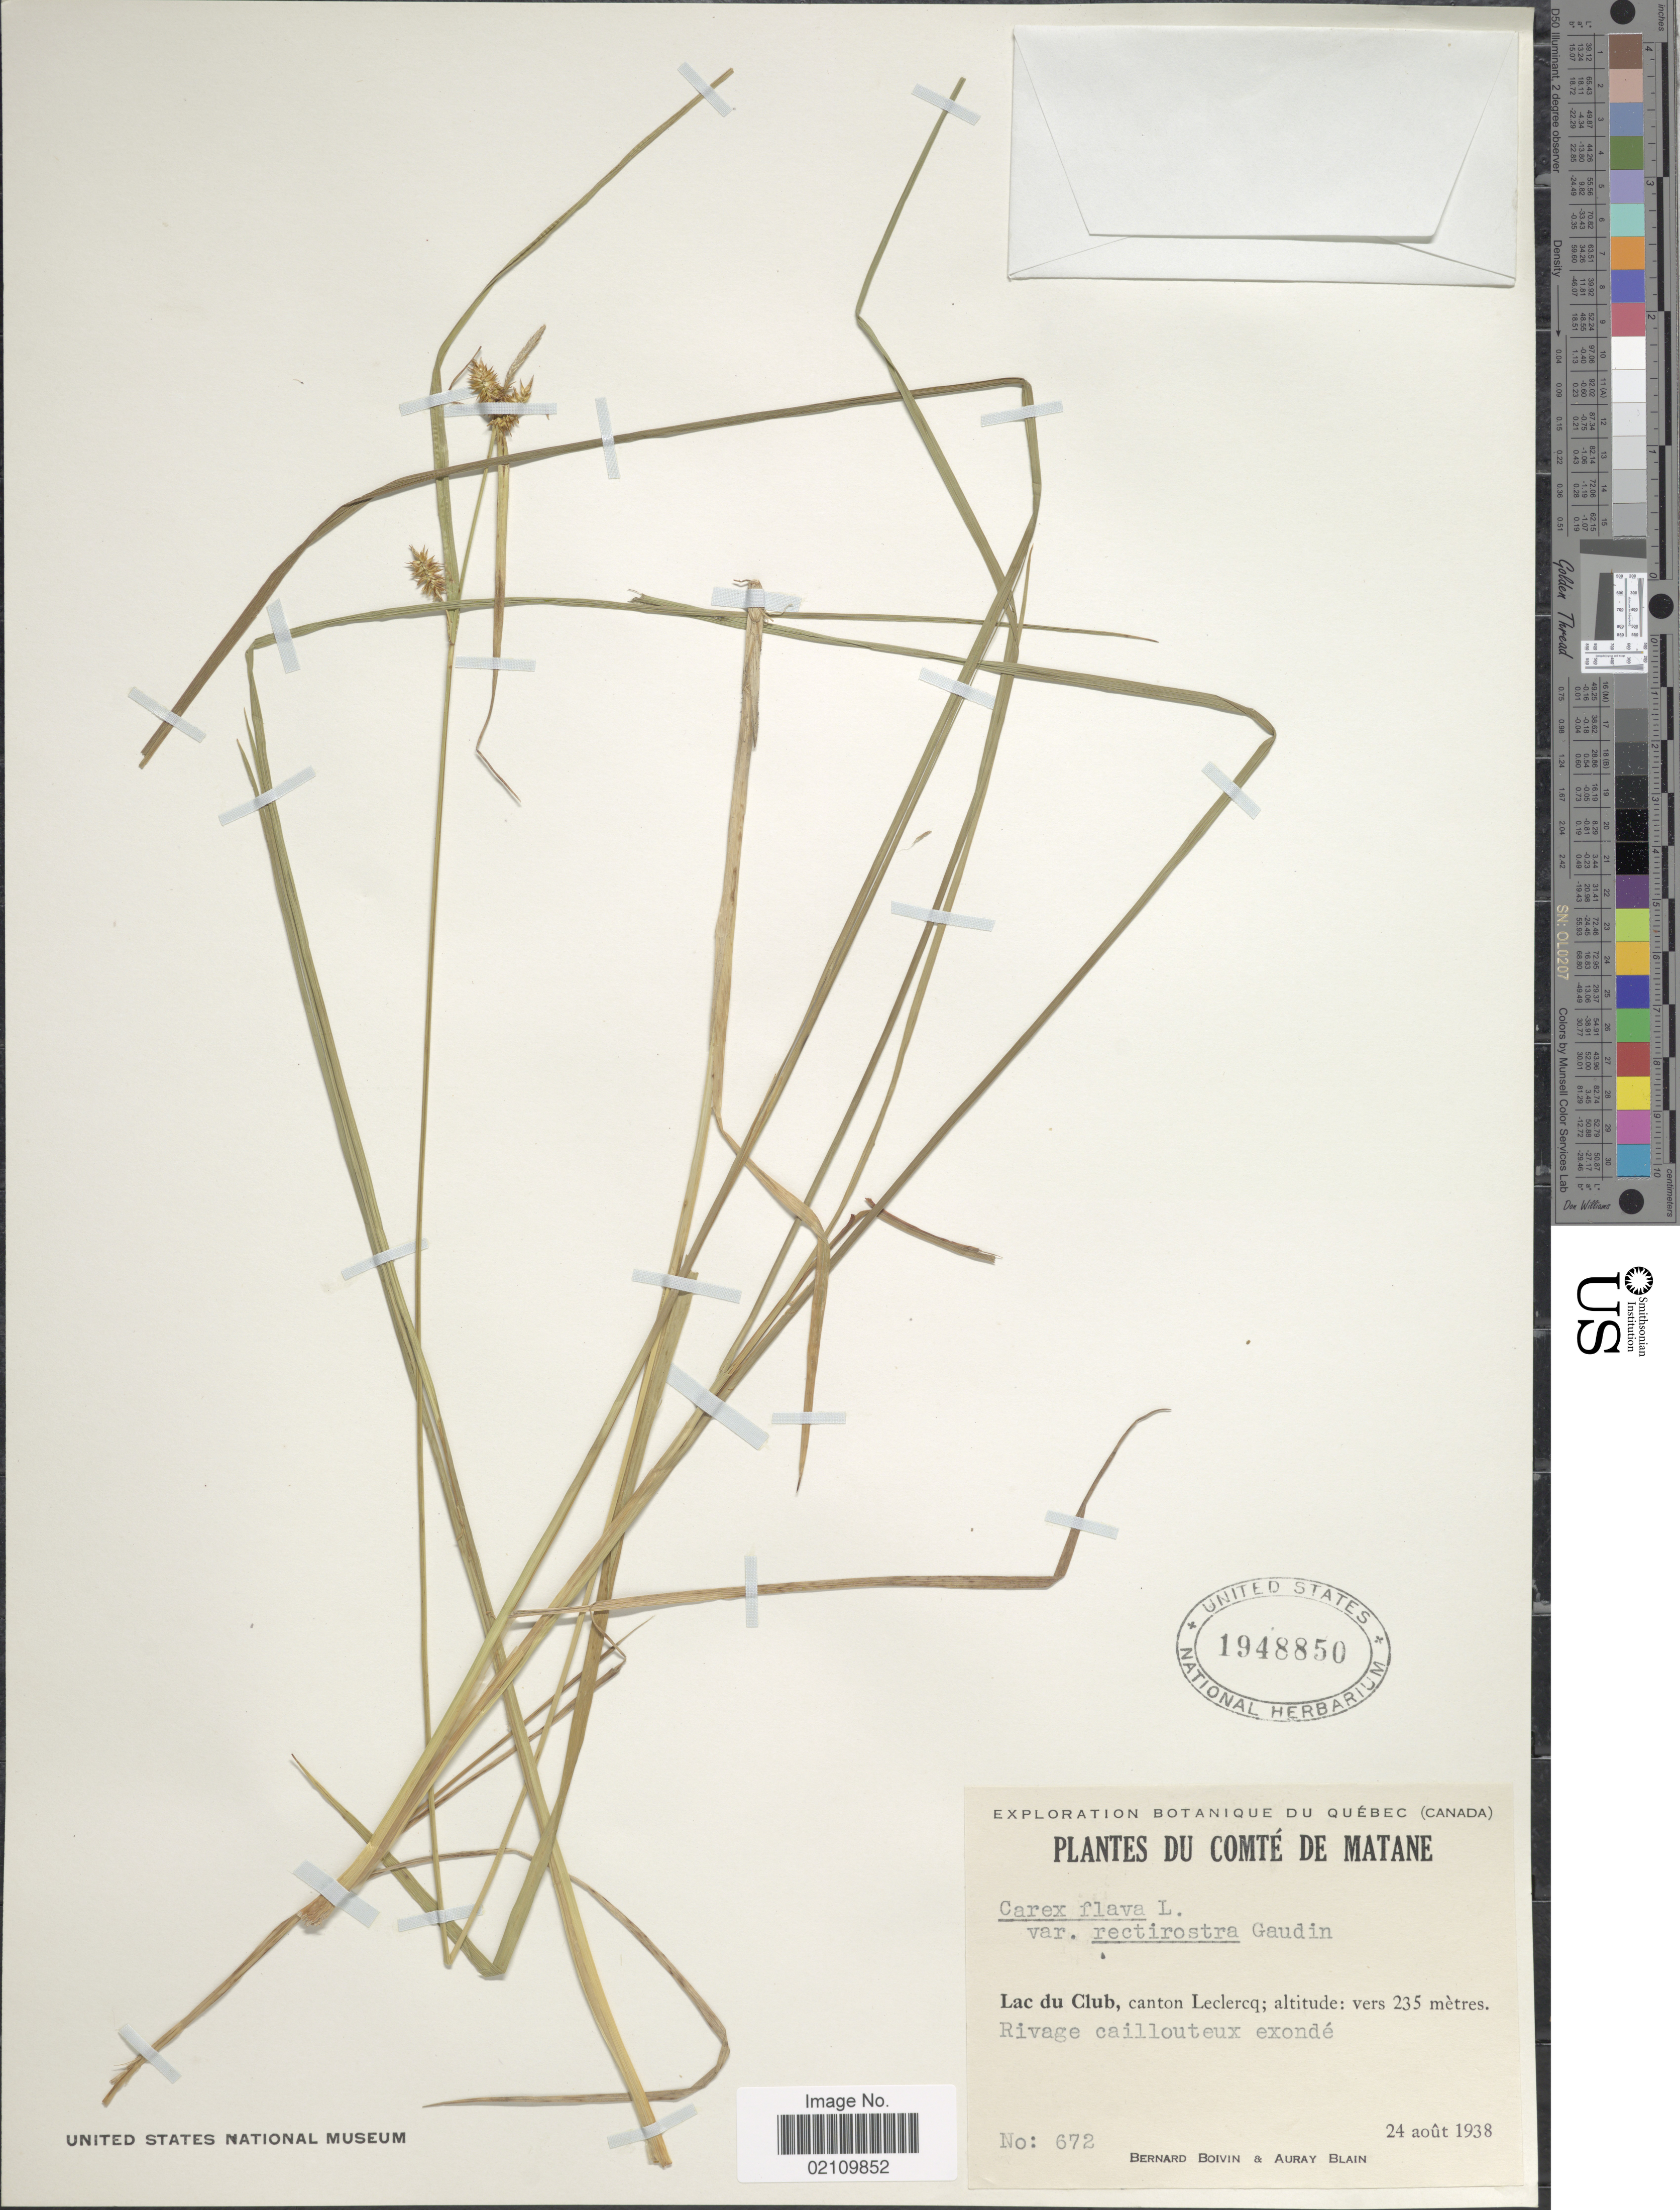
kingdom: Plantae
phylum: Tracheophyta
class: Liliopsida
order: Poales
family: Cyperaceae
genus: Carex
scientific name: Carex flava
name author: L.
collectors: J. R. B. Boivin & A. Blain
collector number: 672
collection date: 1938-08-24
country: Canada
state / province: Quebec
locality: Comte de Matane. Lanc du Club, canton Leclercq. Rivage caillouteux exonde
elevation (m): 235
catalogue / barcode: US 1948850